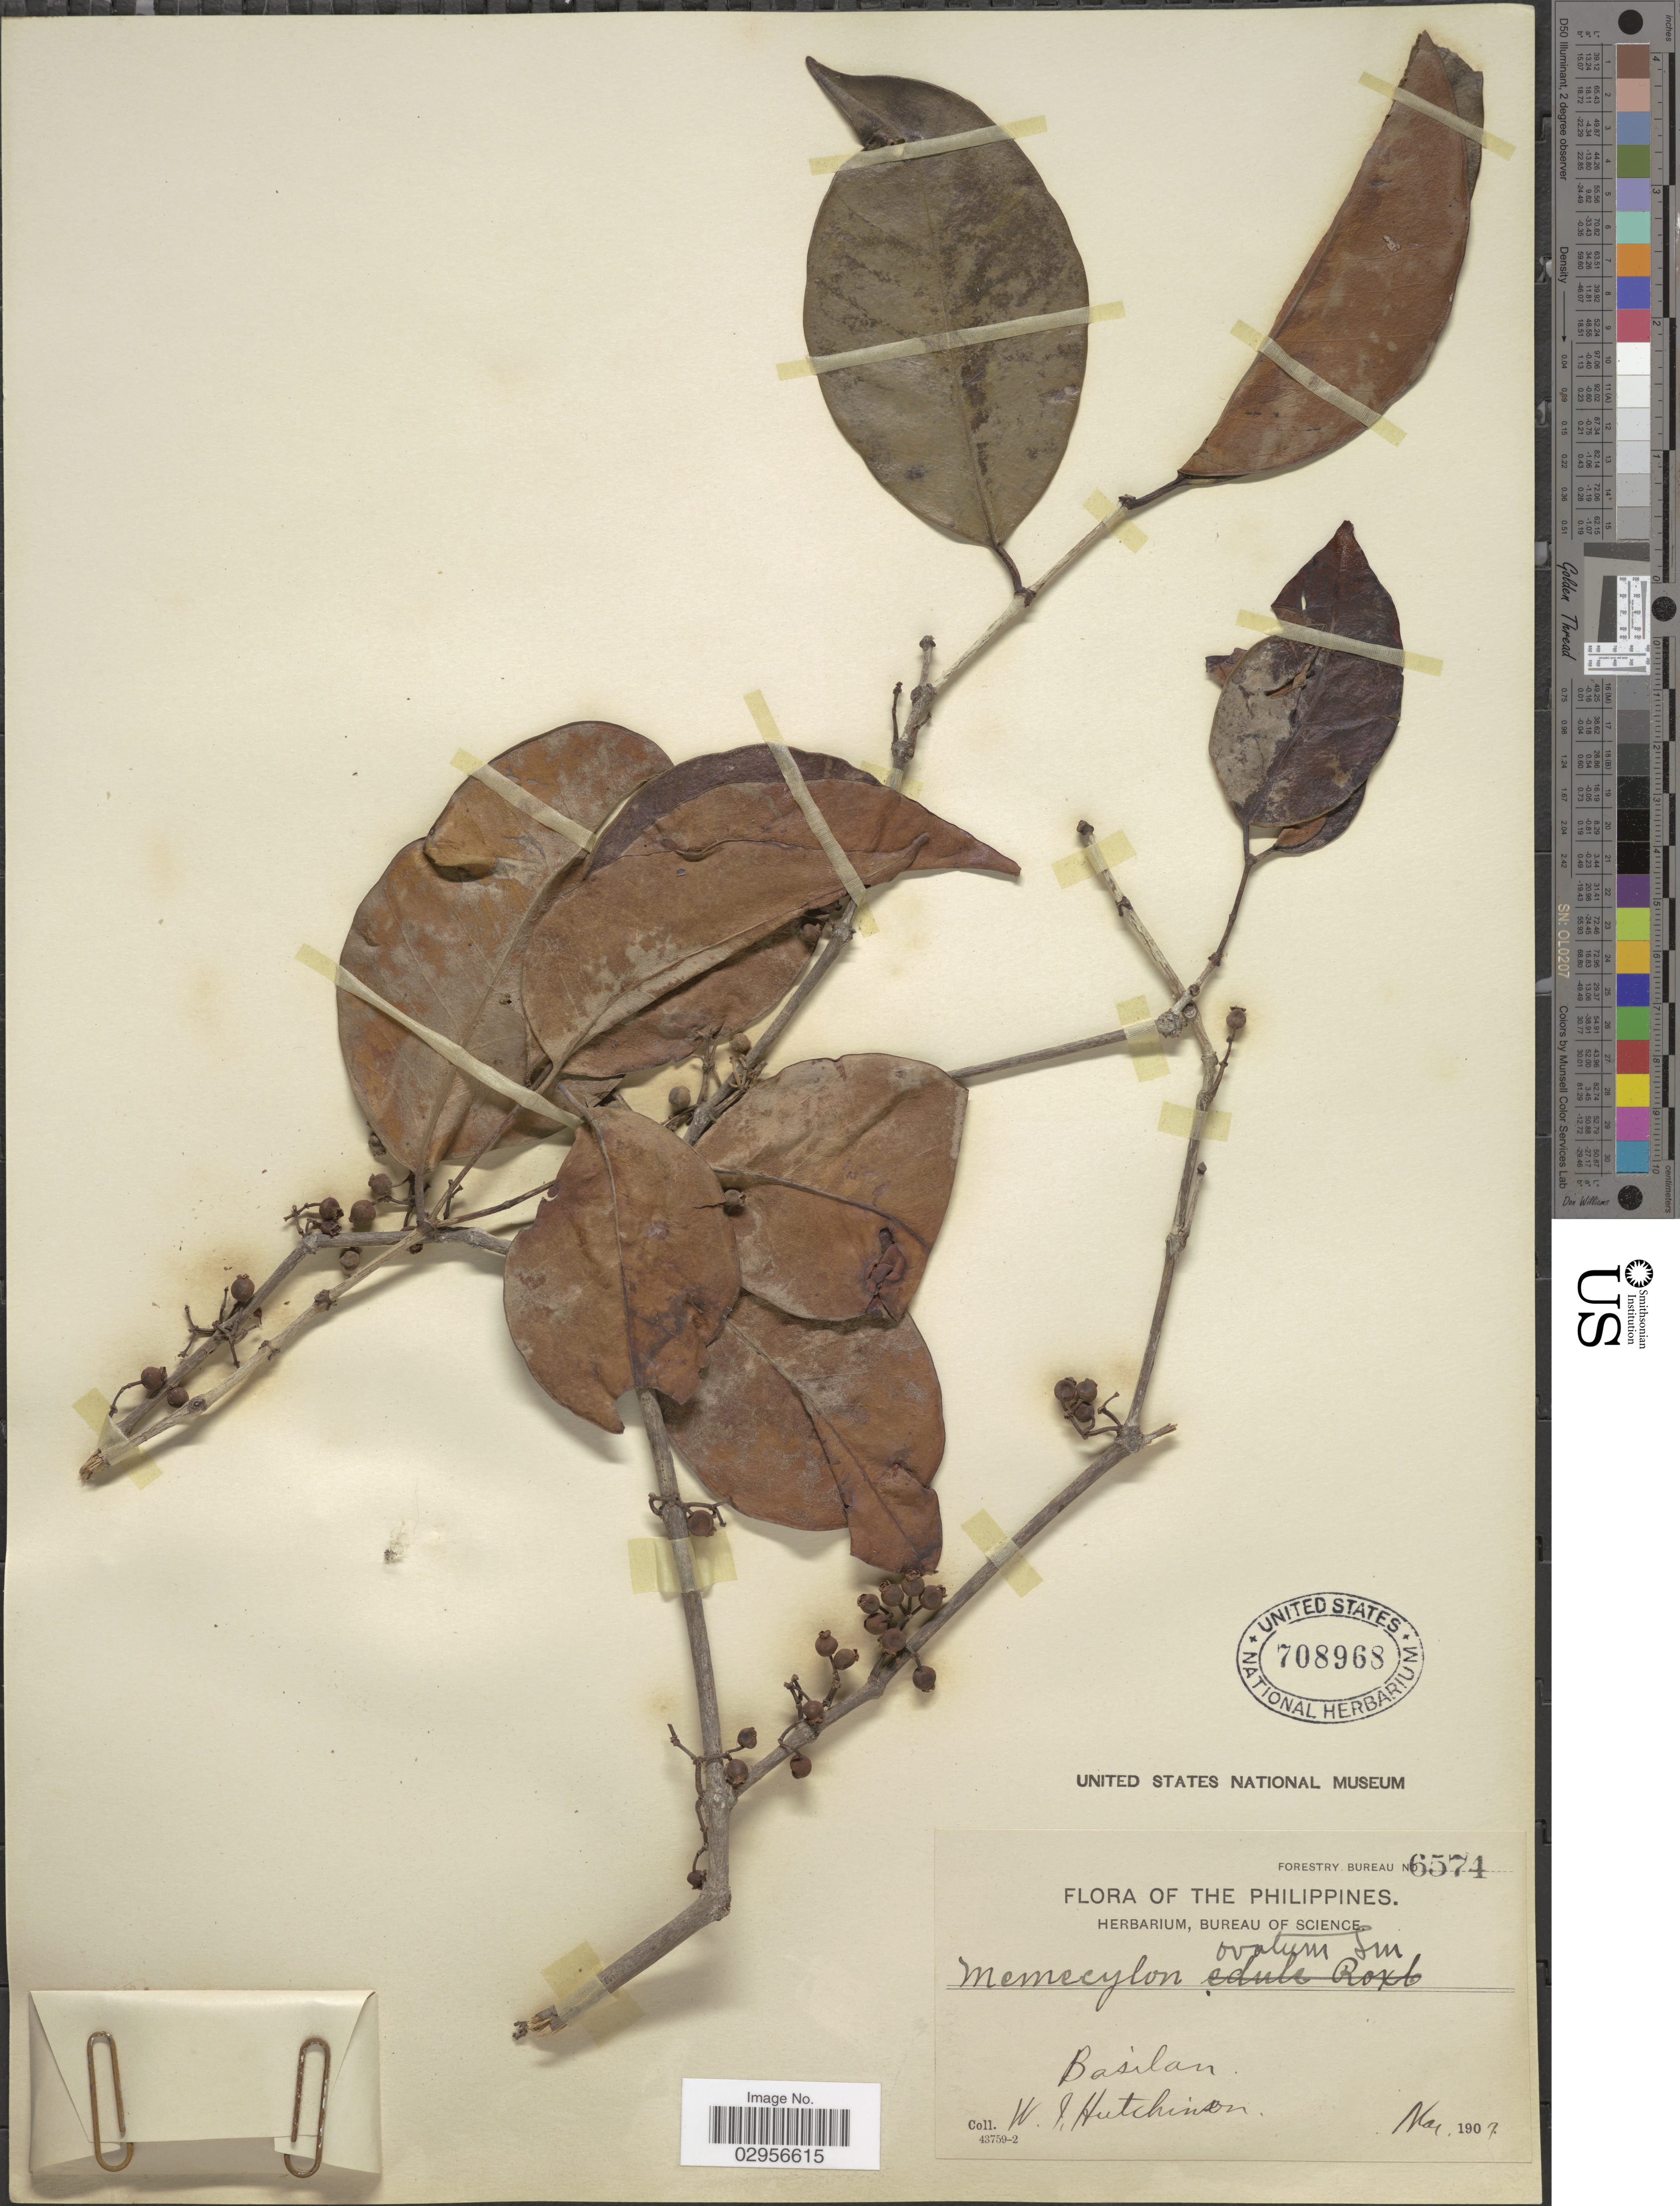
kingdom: Plantae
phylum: Tracheophyta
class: Magnoliopsida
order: Myrtales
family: Melastomataceae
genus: Memecylon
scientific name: Memecylon edule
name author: Roxb.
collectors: W. I. Hutchinson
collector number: Forestry Bureau 6574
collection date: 1907-05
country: Philippines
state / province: Muslim Mindanao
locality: Basilan.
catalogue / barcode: US 708968